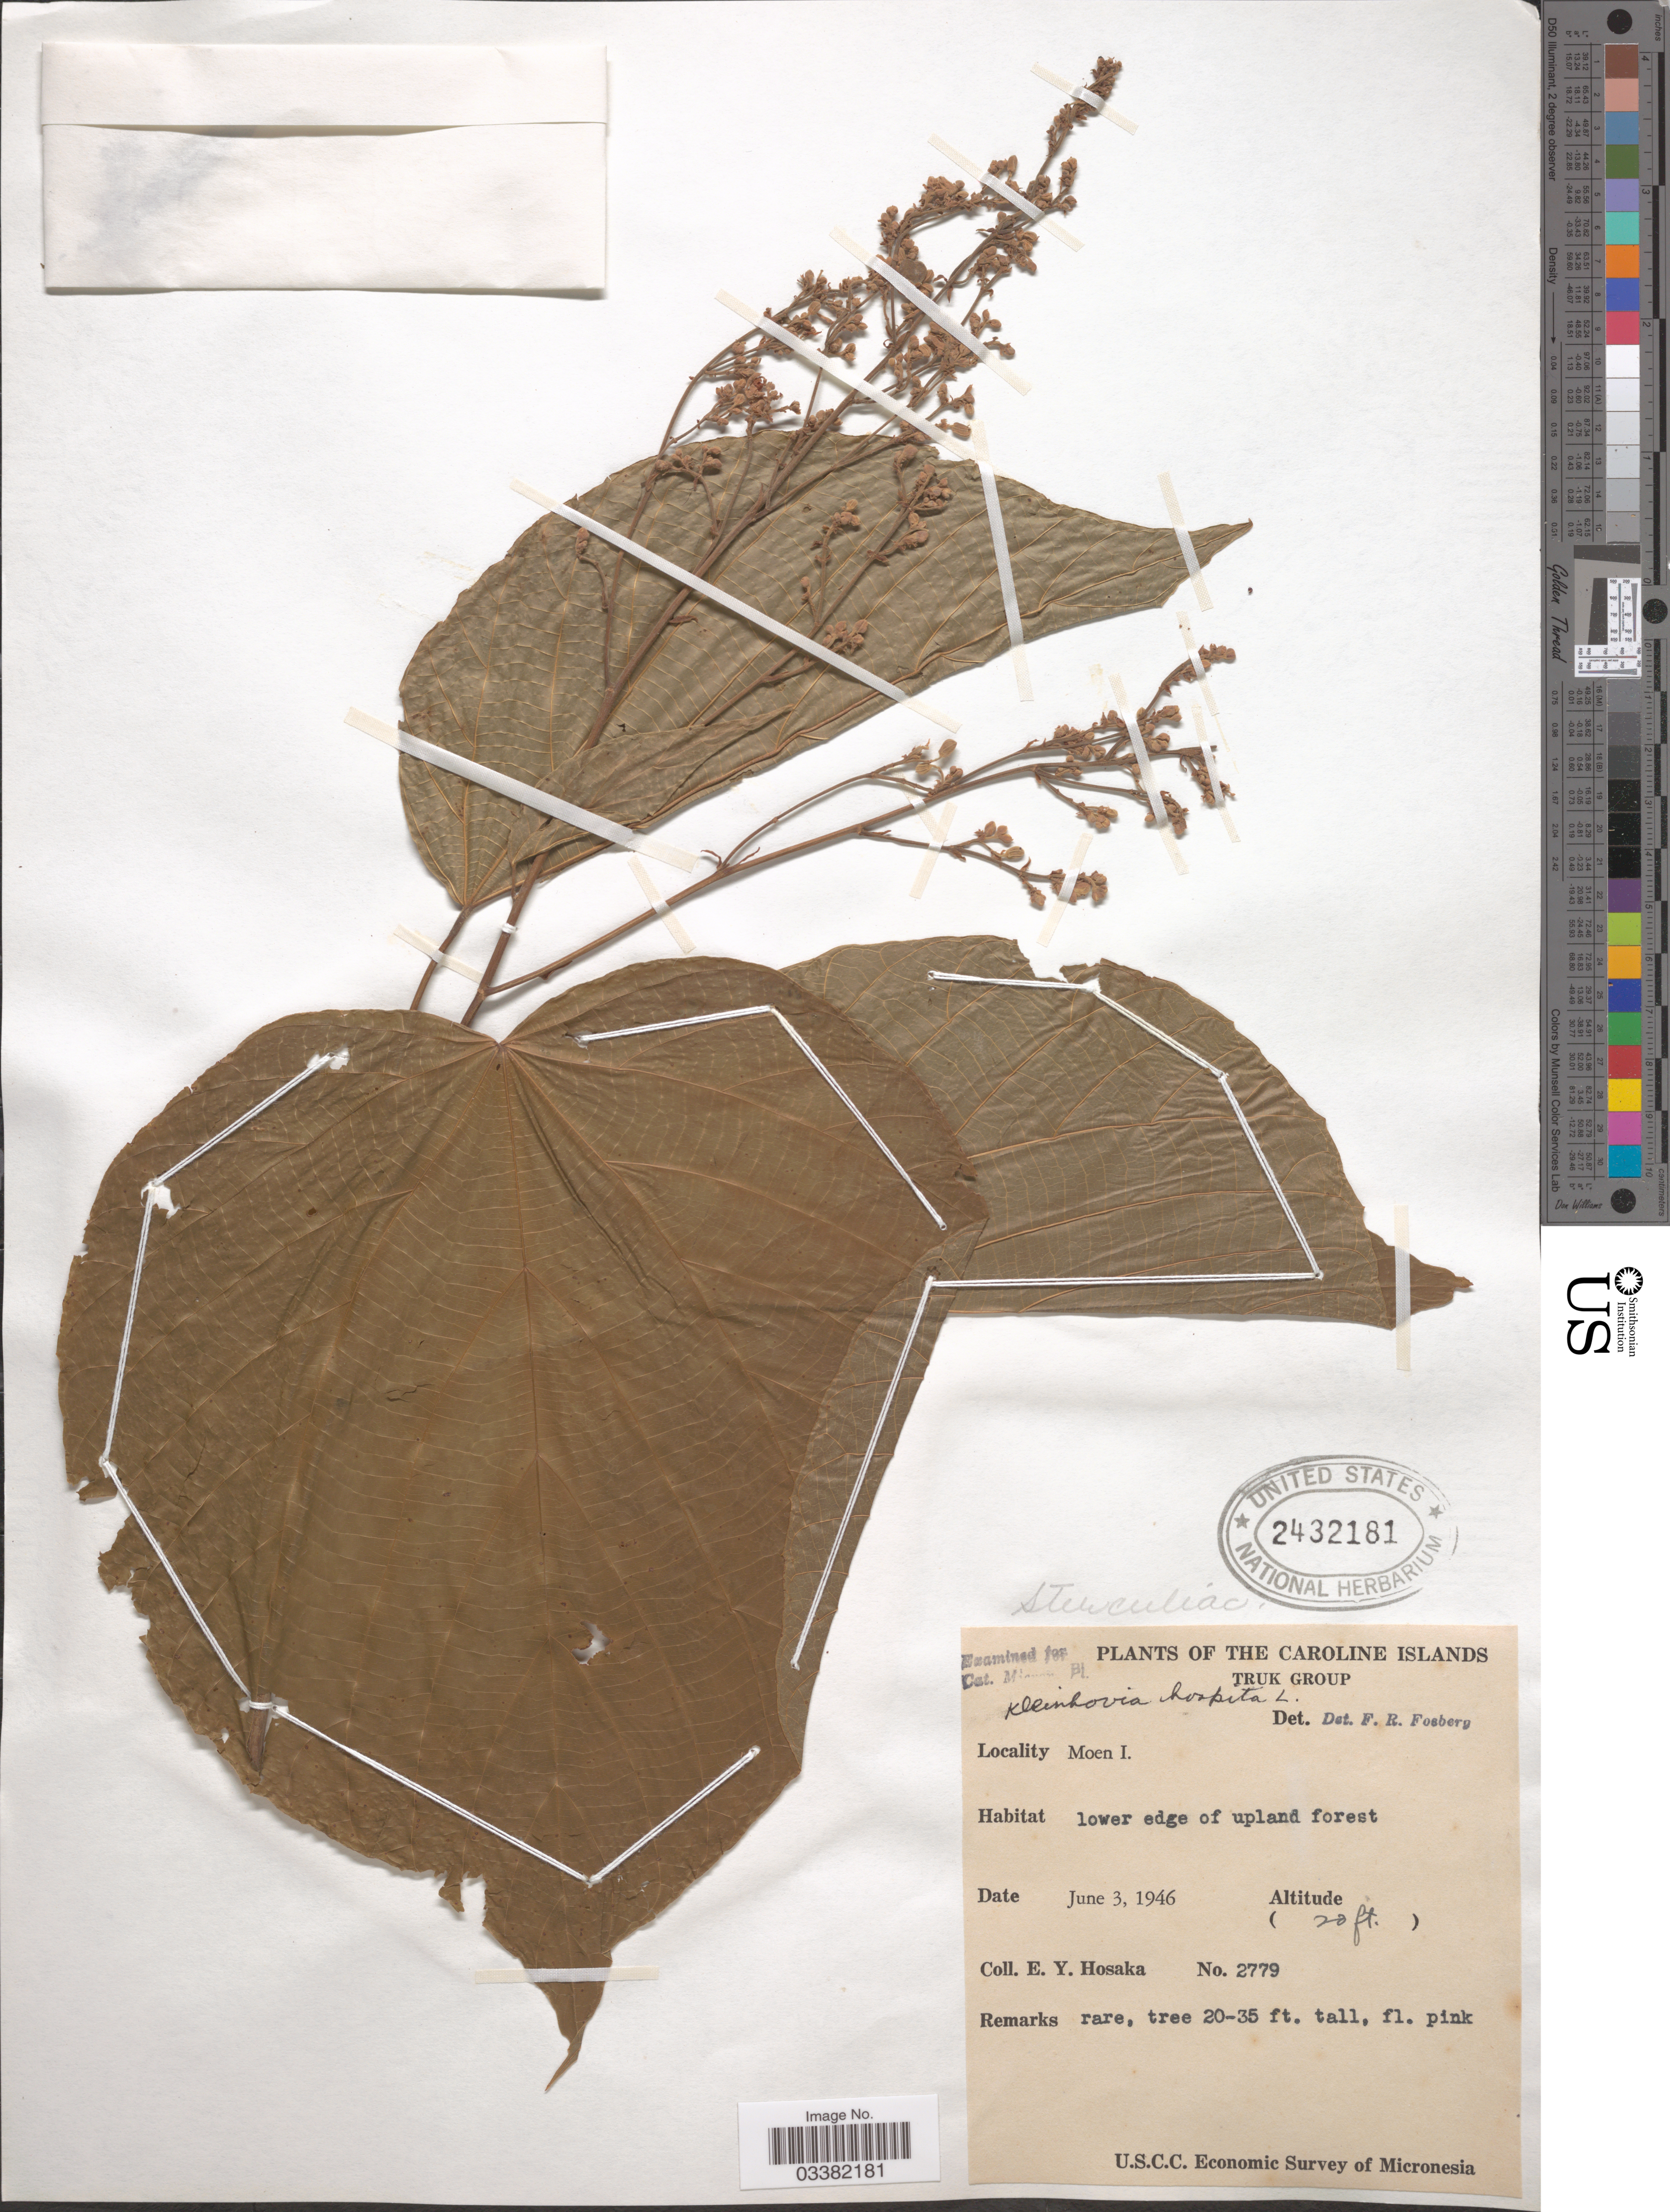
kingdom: Plantae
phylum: Tracheophyta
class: Magnoliopsida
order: Malvales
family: Malvaceae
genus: Kleinhovia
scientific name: Kleinhovia hospita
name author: L.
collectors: E. Y. Hosaka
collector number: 2779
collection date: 1946-06-03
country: Micronesia, Federated States of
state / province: Truk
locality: The Caroline Islands. Truk Group. Moen I.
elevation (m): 6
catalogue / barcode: US 2432181